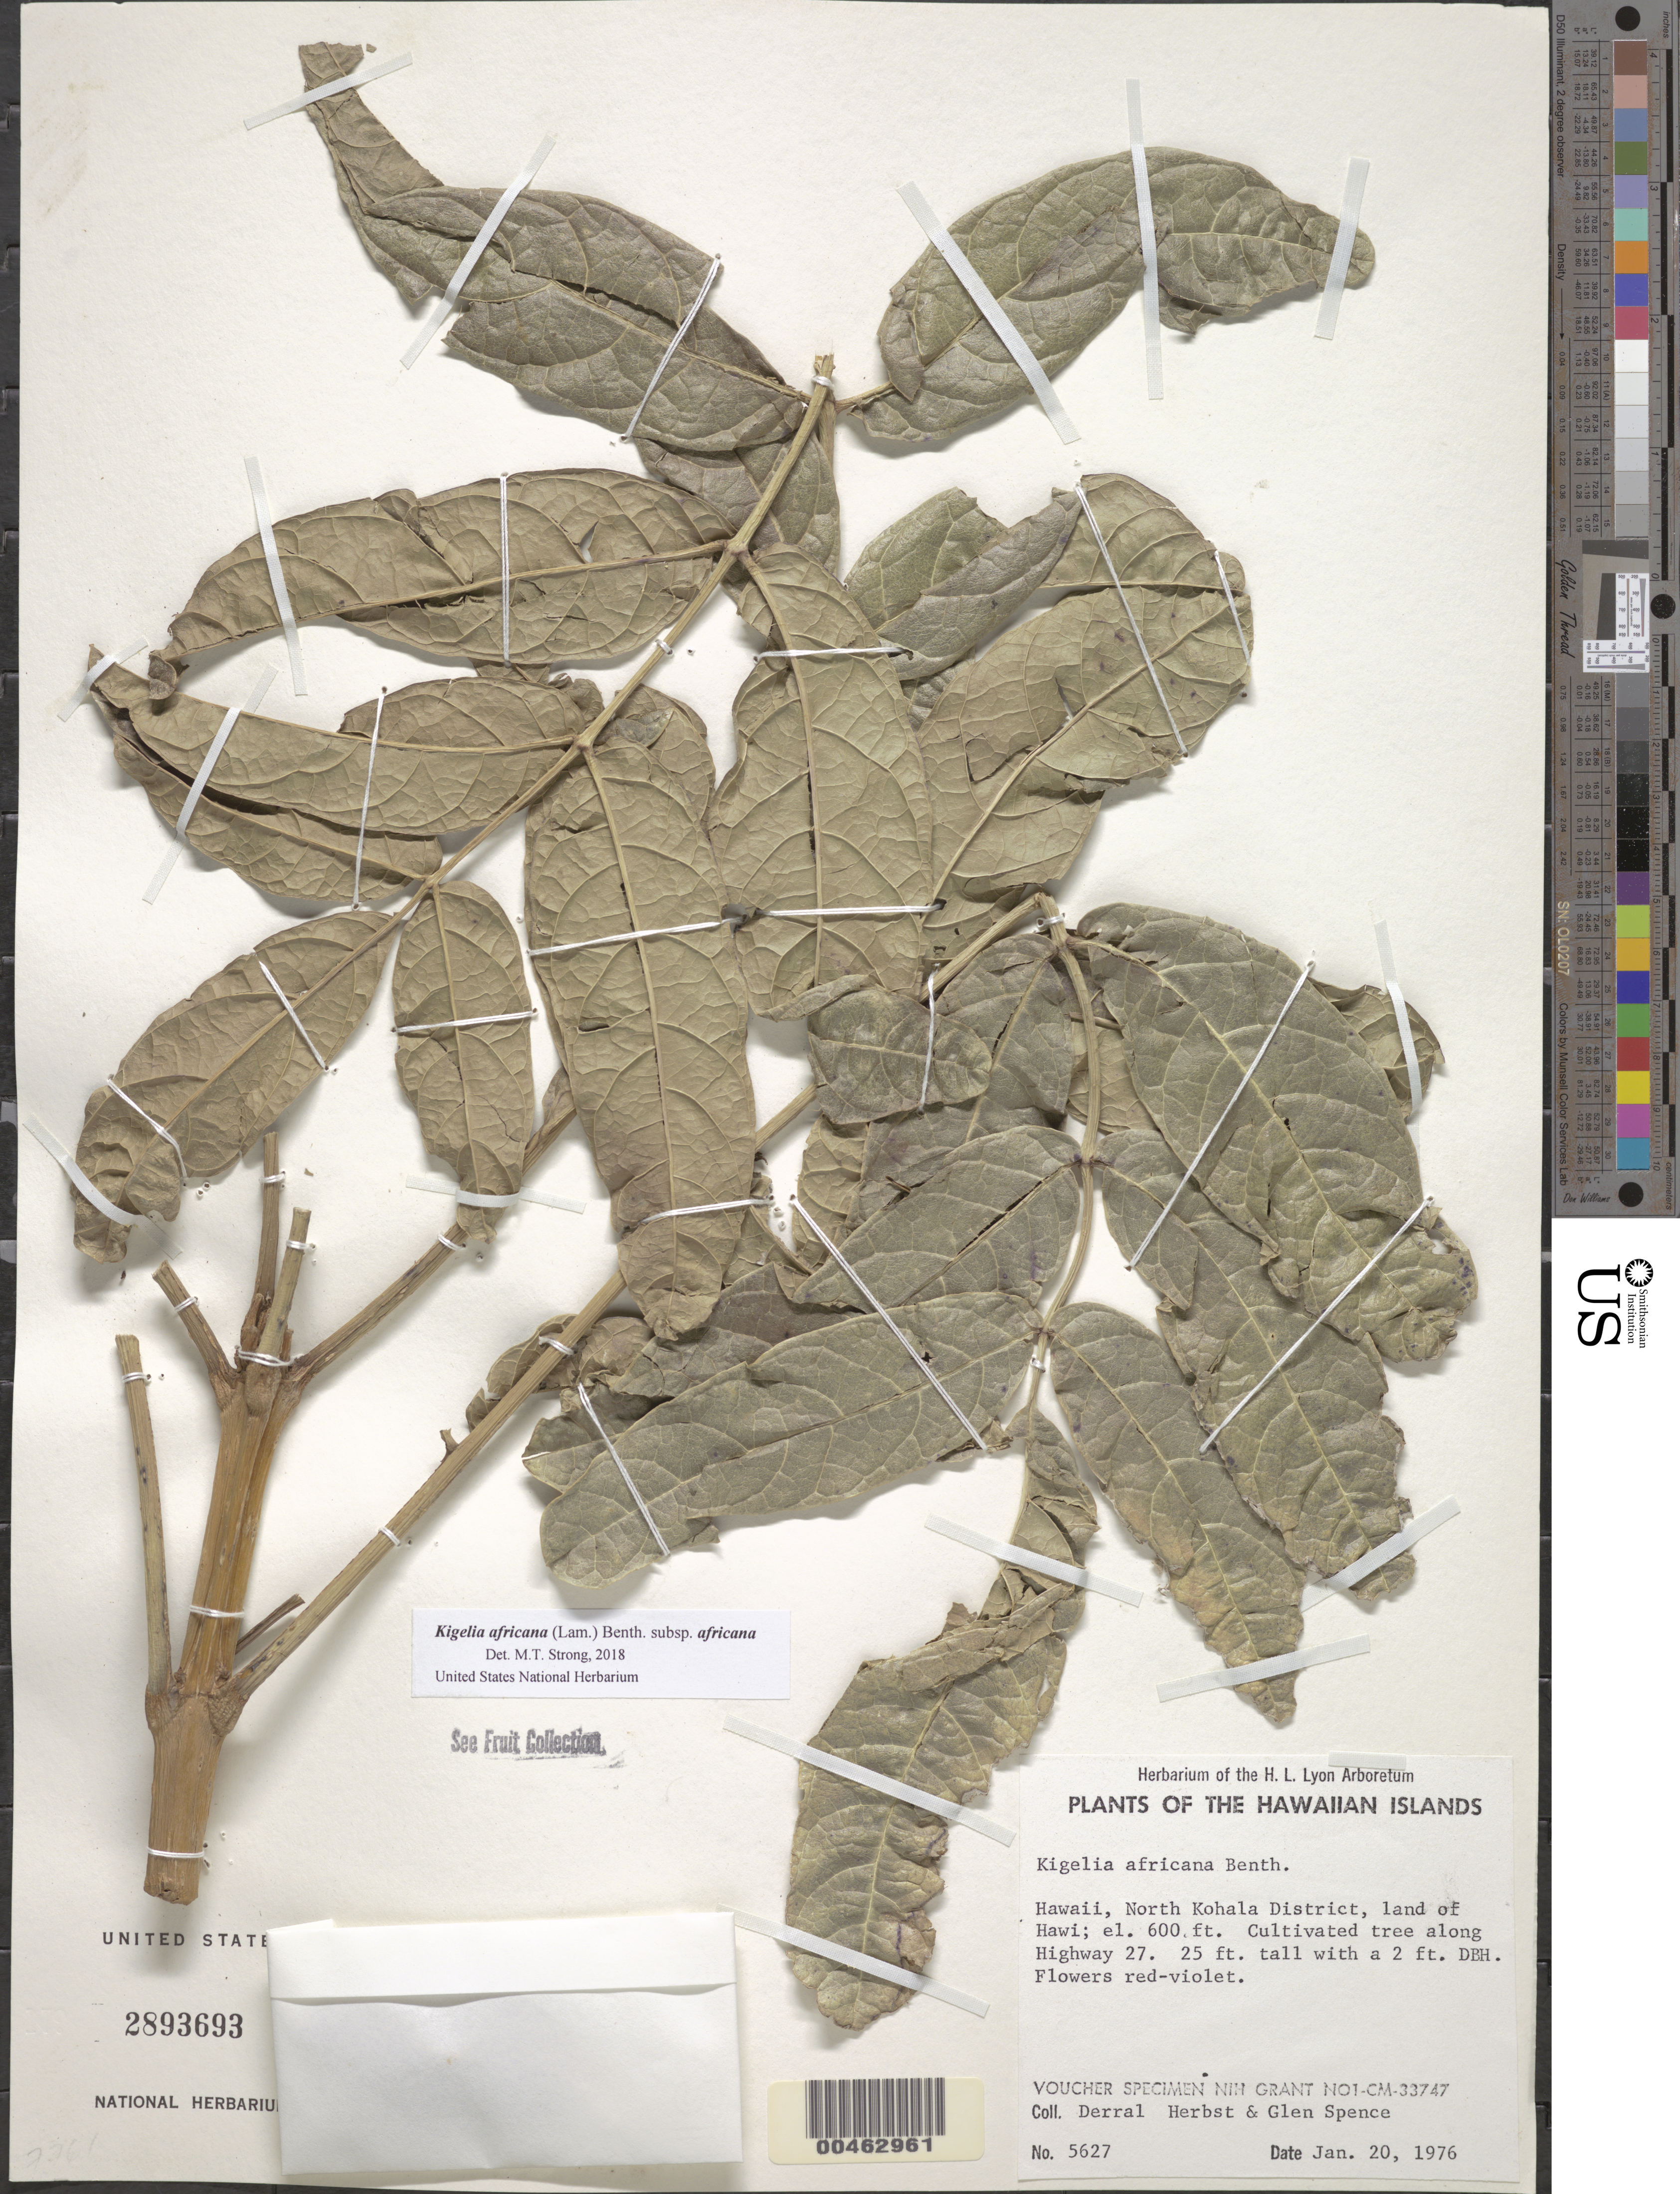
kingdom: Plantae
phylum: Tracheophyta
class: Magnoliopsida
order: Lamiales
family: Bignoniaceae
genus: Kigelia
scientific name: Kigelia africana subsp. africana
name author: (Lam.) Benth.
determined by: Strong, M. T., (US), Smithsonian Institution - National Museum of Natural History (UNITED STATES)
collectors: D. R. Herbst & G. Spence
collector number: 5627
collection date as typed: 20 Jan 1976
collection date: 1976-01-20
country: United States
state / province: Hawaii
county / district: Hawaii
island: Hawaii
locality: N Kohala Dist., land of Hawi, Hwy. 27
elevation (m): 183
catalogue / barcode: US 2893693